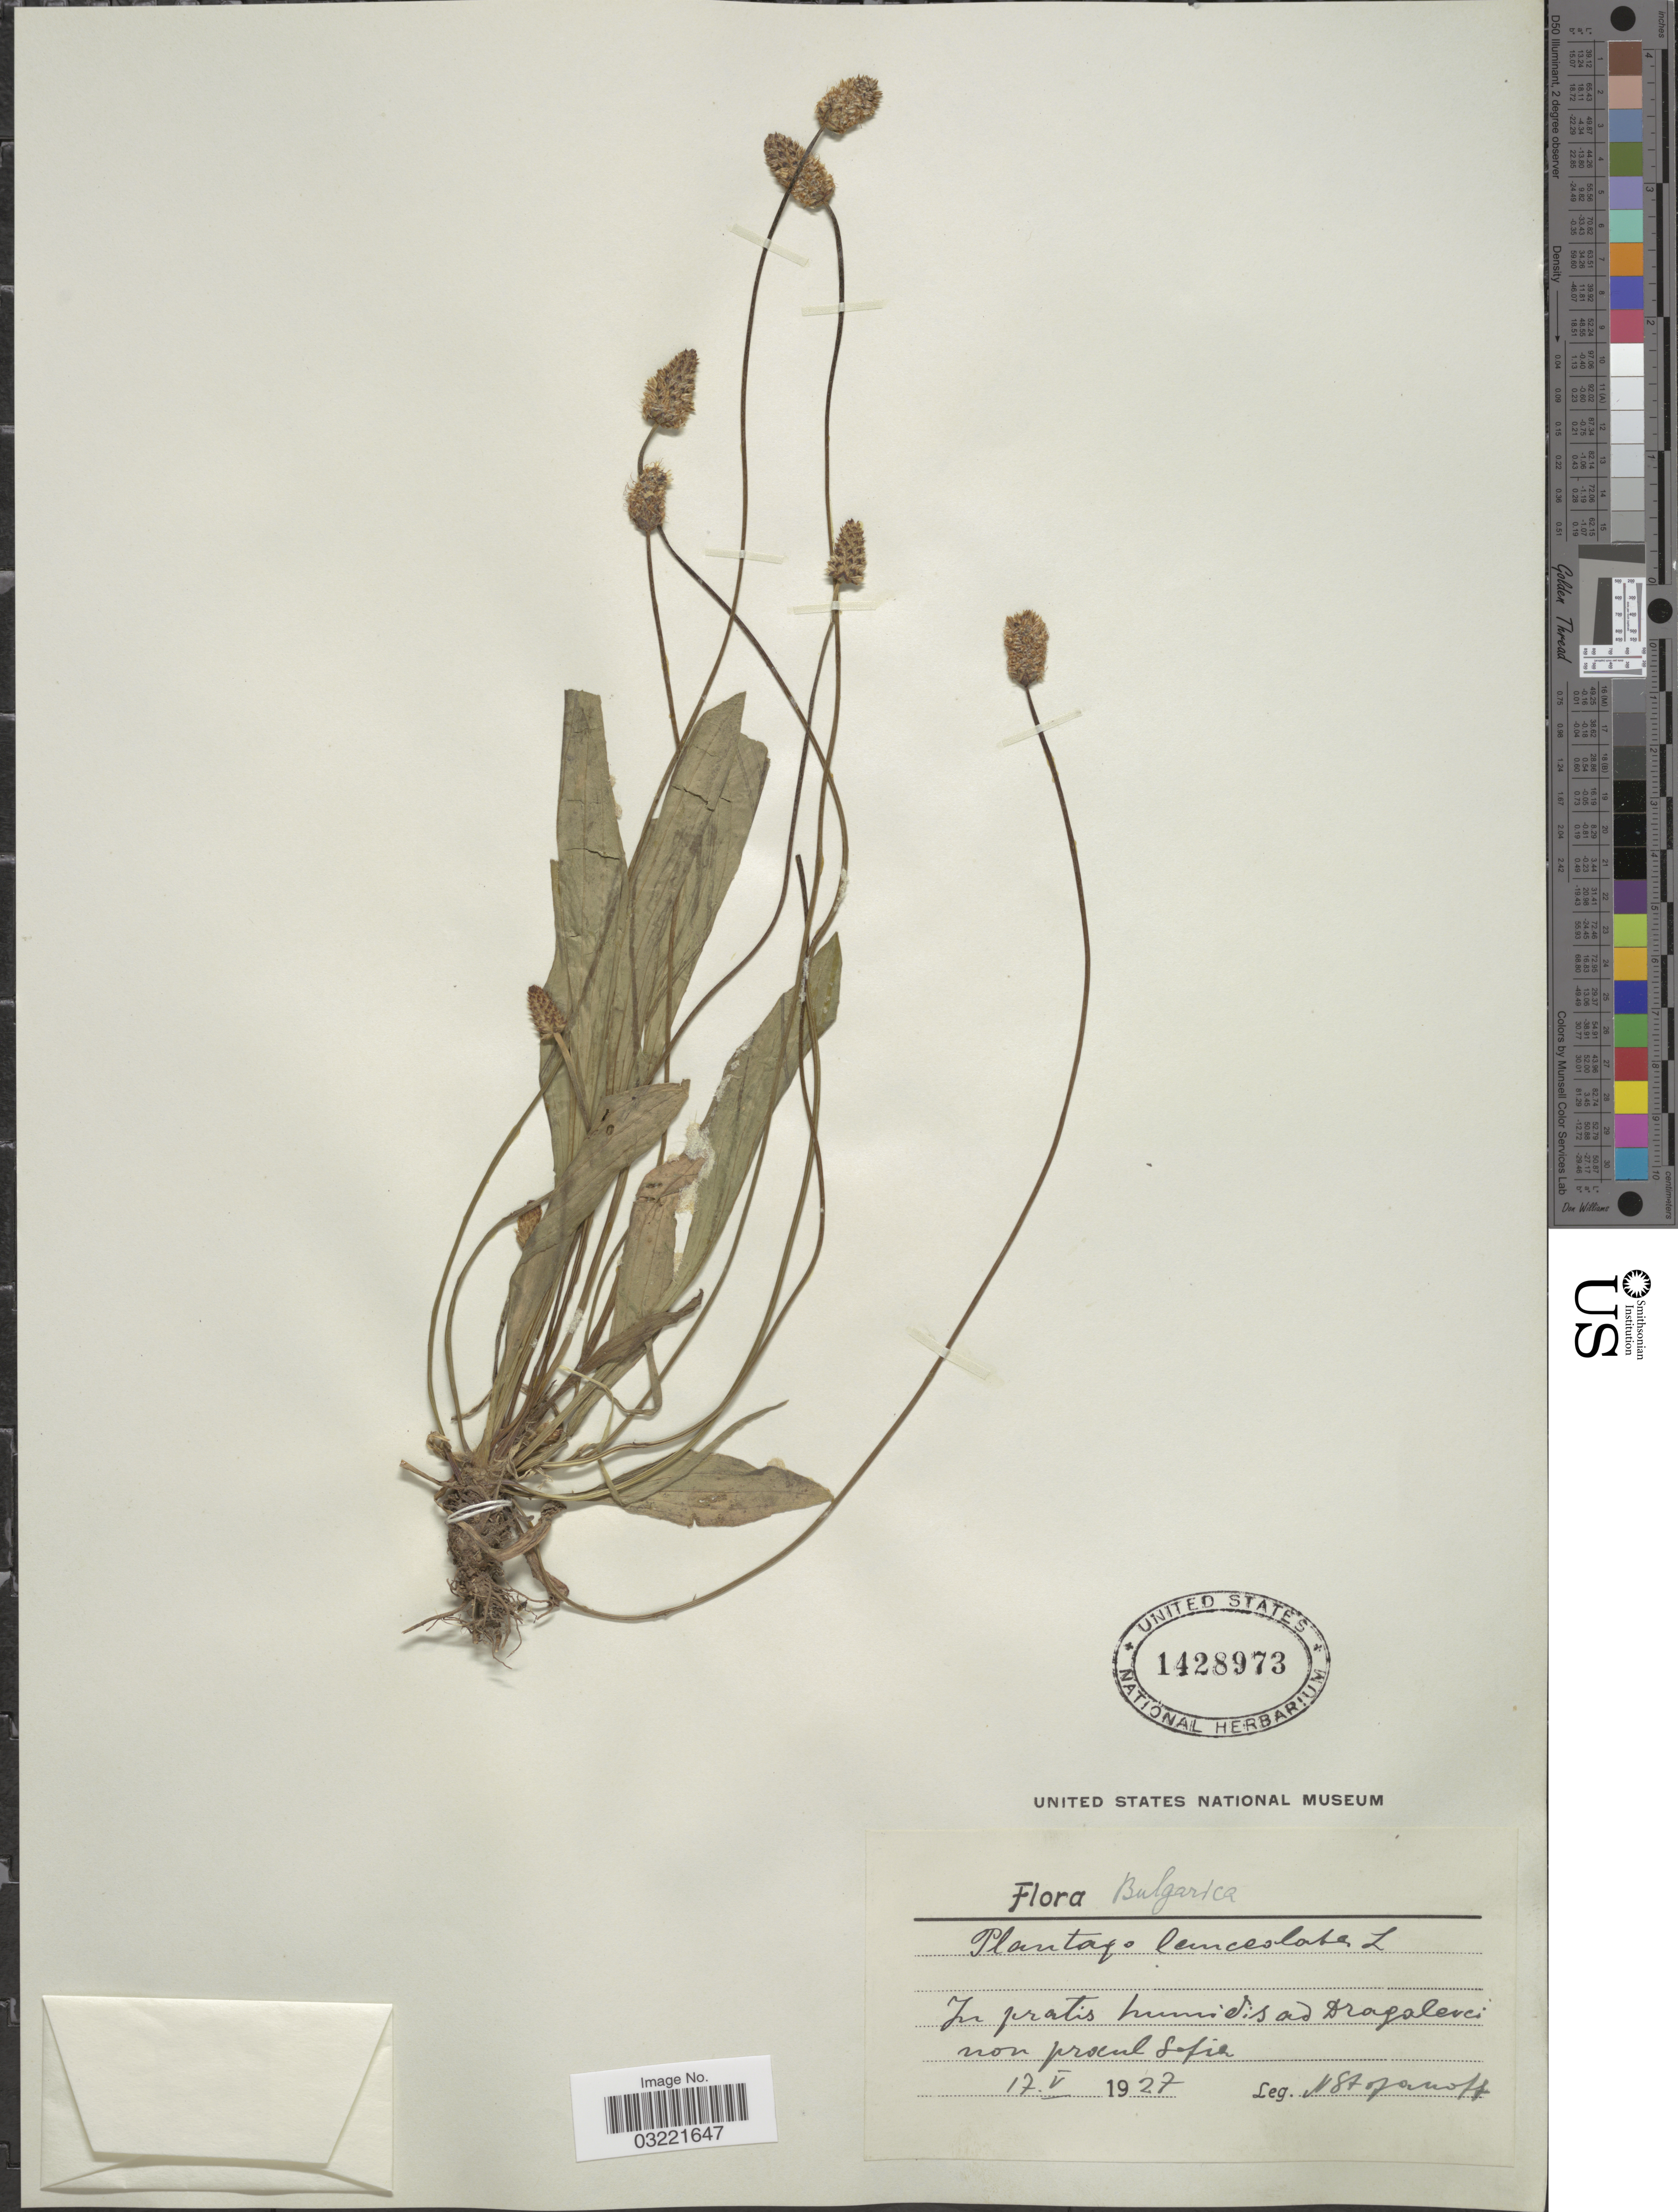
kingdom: Plantae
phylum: Tracheophyta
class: Magnoliopsida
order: Lamiales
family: Plantaginaceae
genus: Plantago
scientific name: Plantago lanceolata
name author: L.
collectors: N. Stojanoff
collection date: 1927-05-17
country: Bulgaria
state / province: Sofia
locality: Humidis ad Dragalevci non procul Sofia.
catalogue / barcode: US 1428973